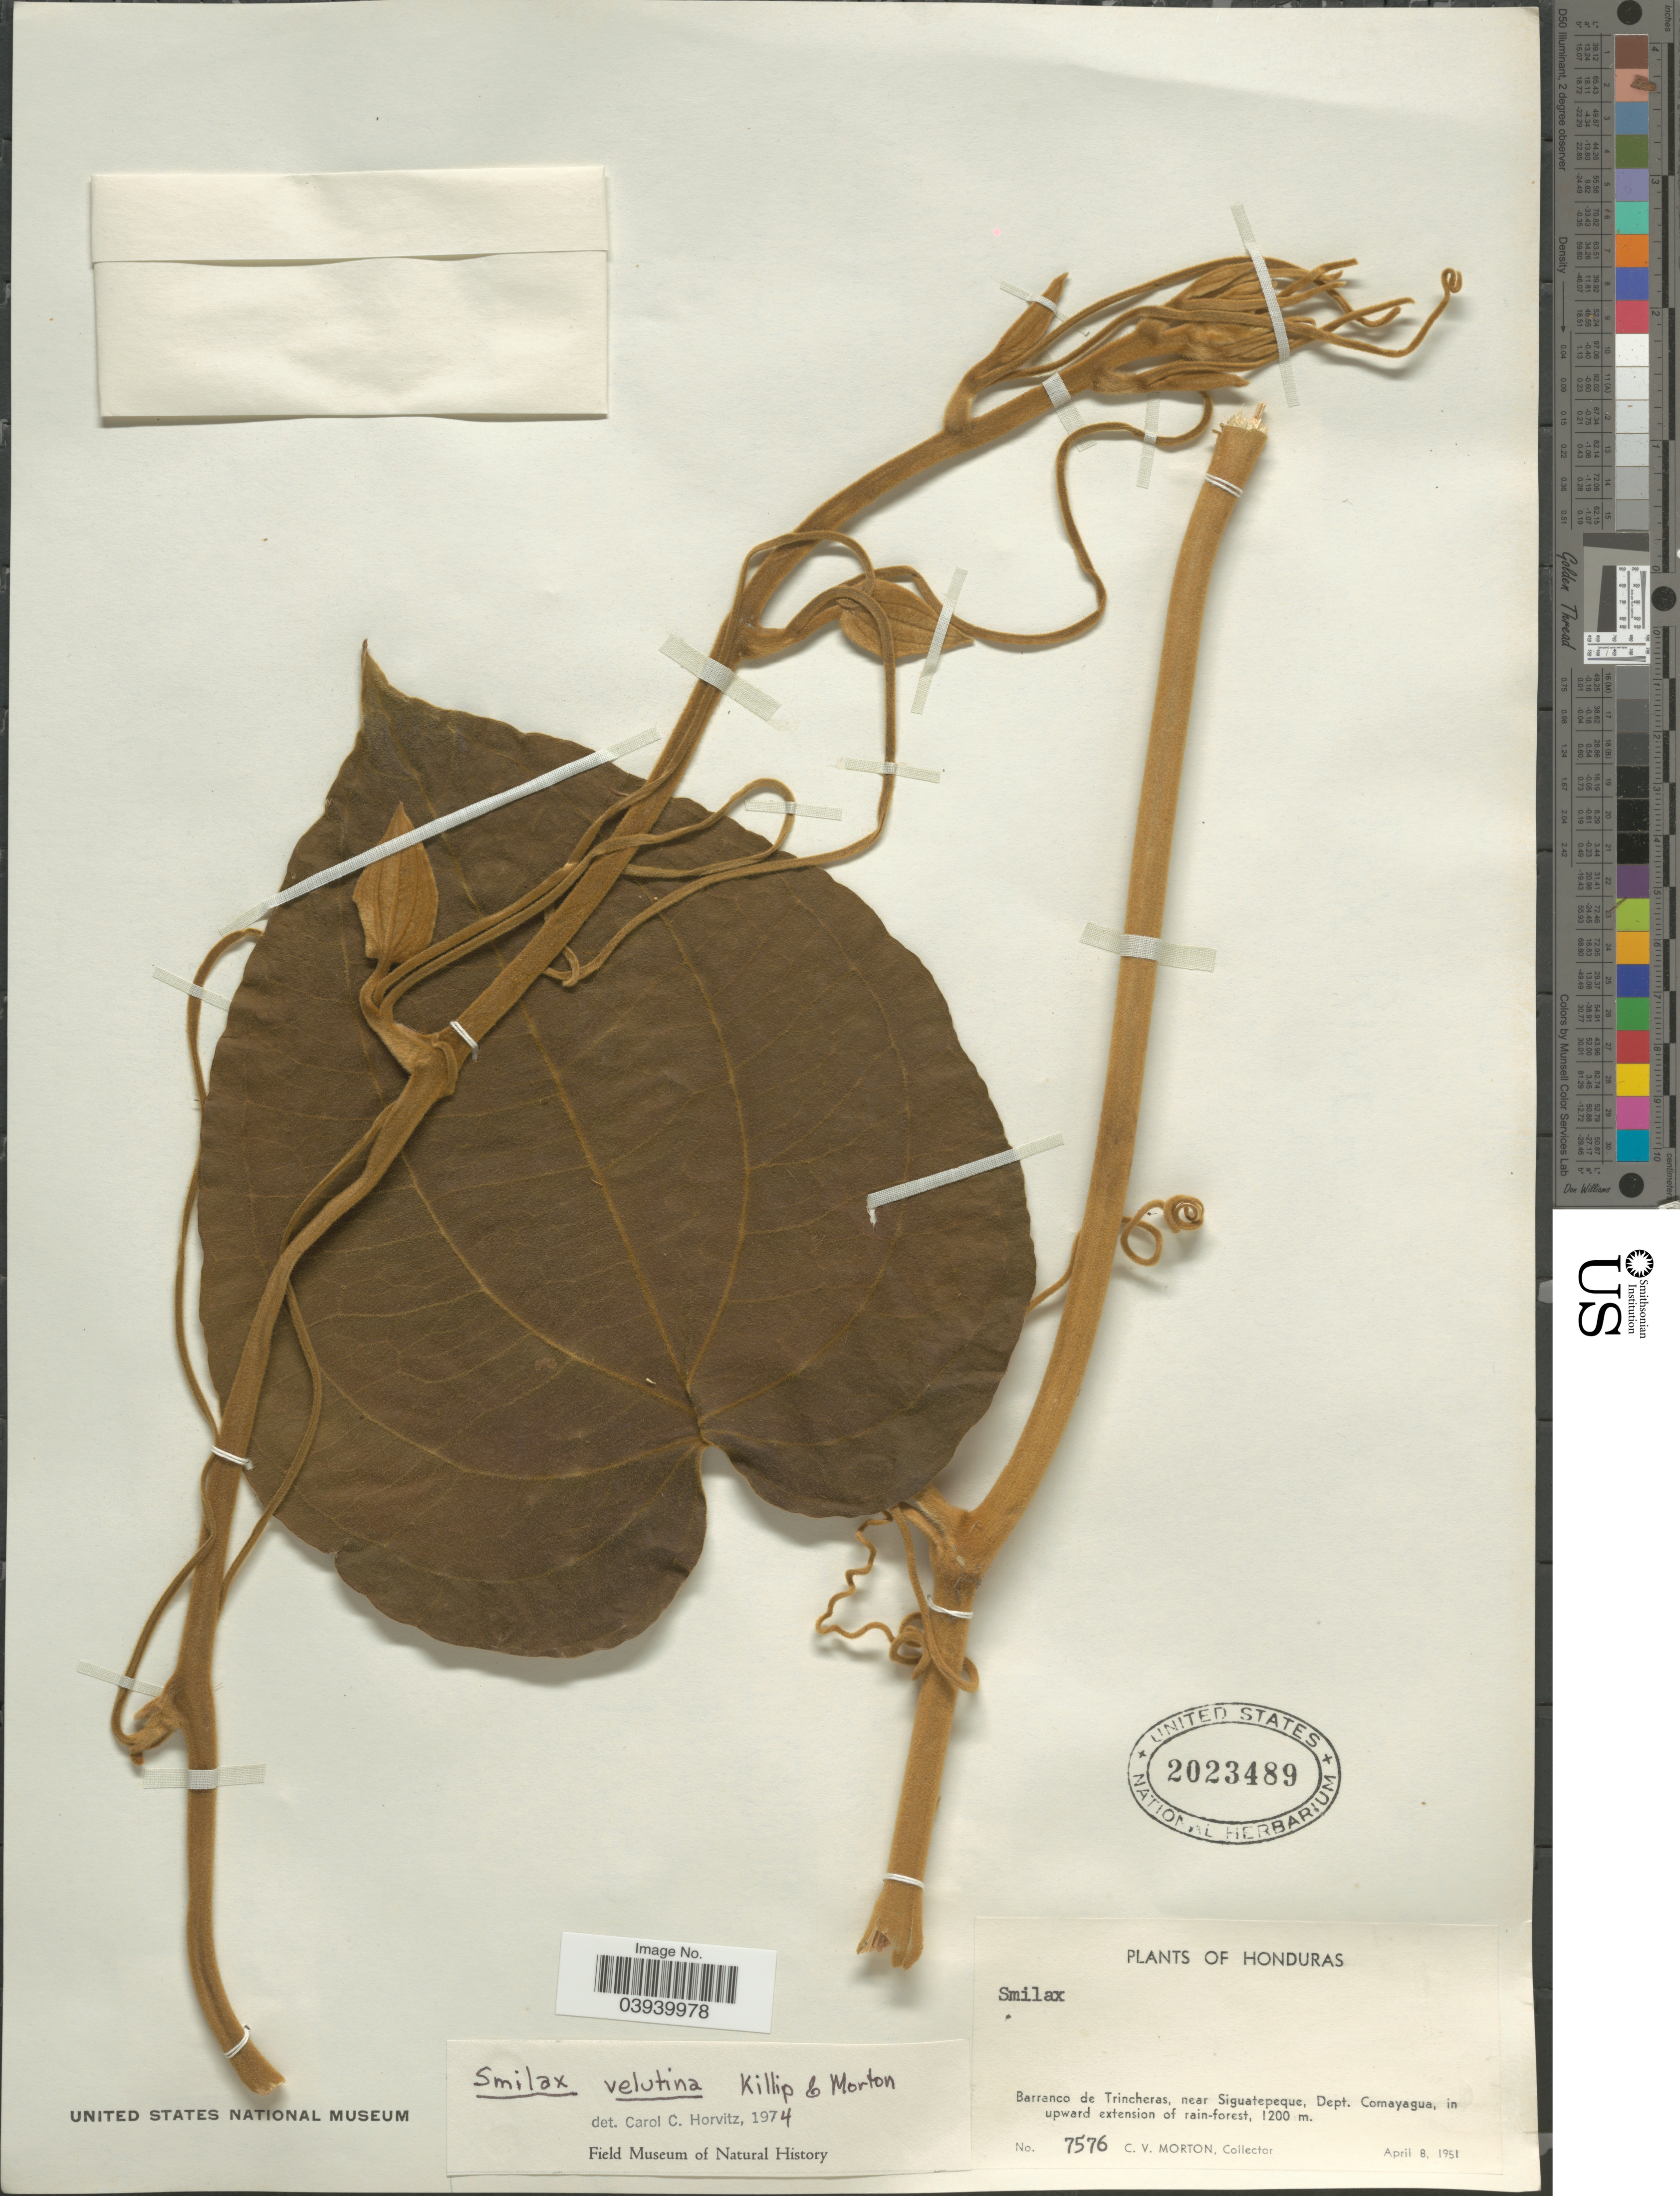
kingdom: Plantae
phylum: Tracheophyta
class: Liliopsida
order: Liliales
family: Smilacaceae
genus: Smilax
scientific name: Smilax velutina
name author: Killip & C.V. Morton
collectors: C. V. Morton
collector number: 7576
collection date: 1951-04-08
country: Honduras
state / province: Comayagua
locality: Barranco de Trincheras, near Siguatepeque, Dept. Comayagua, in upward extension of rain-forest.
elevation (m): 1200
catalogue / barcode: US 2023489